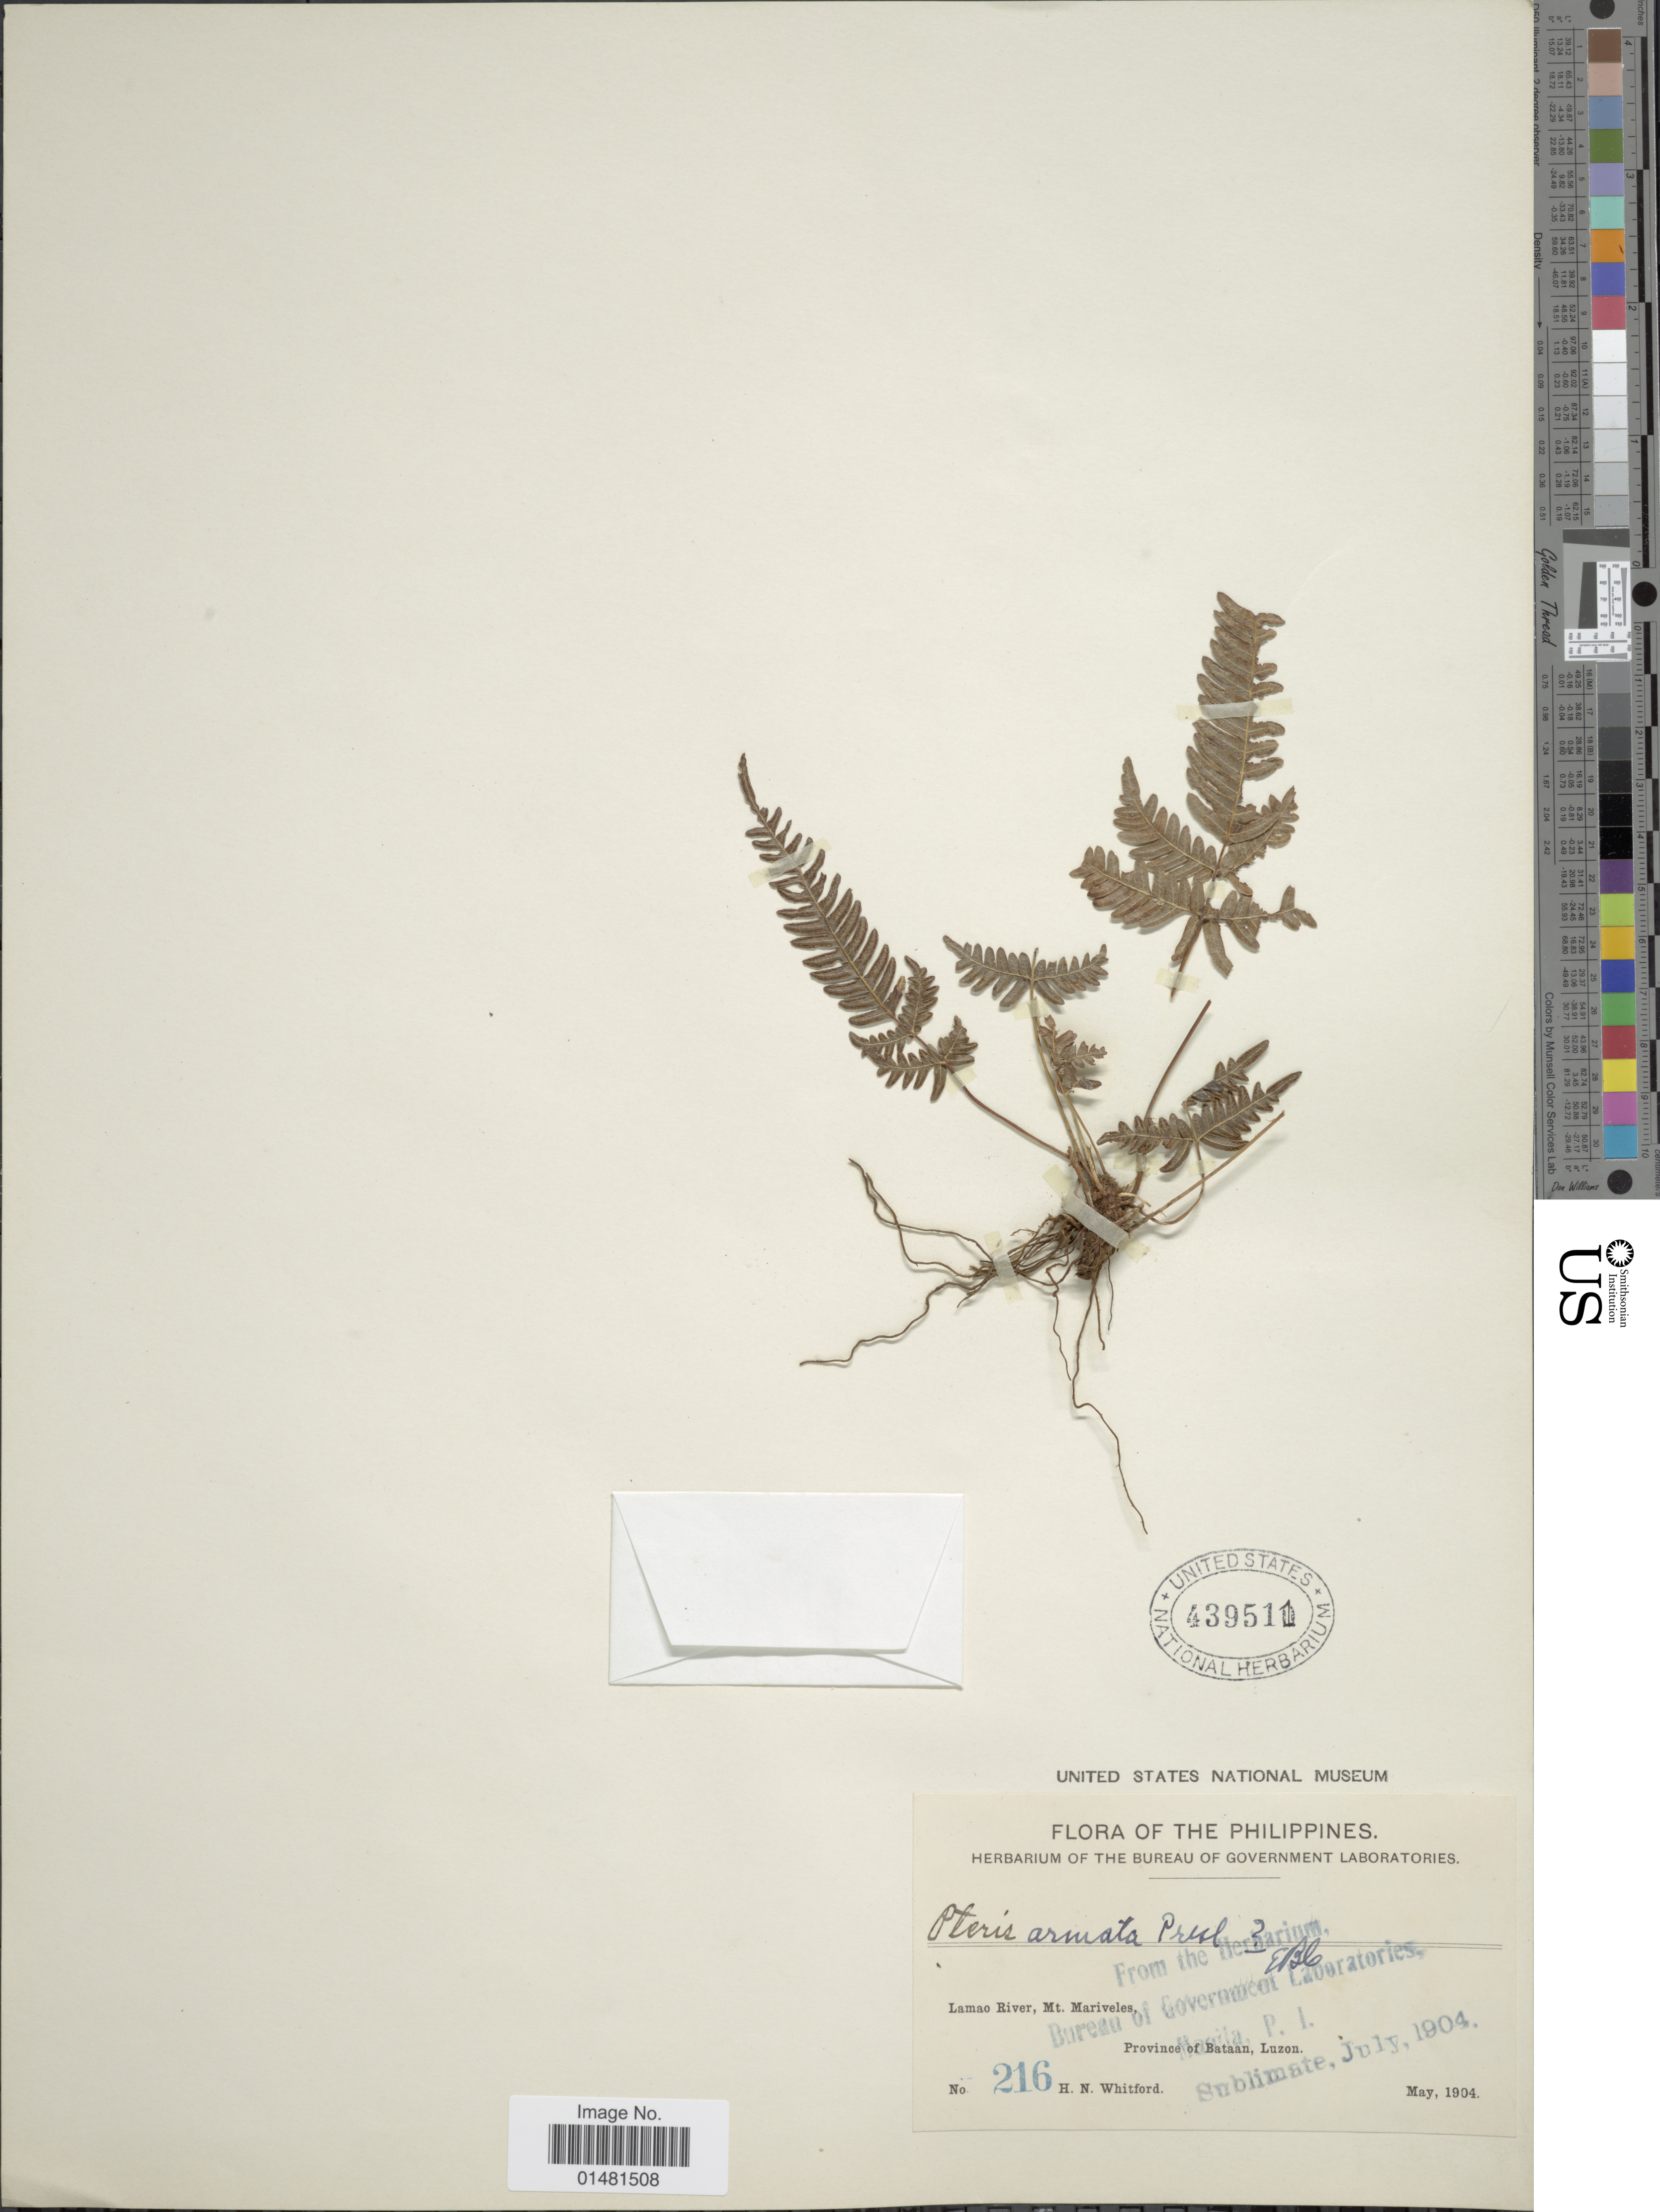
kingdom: Plantae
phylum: Tracheophyta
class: Polypodiopsida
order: Polypodiales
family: Pteridaceae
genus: Pteris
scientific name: Pteris armata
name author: C. Presl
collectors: H. N. Whitford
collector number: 216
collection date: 1904-05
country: Philippines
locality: Lamao River, Mt. Mariveles, Province of Bataan, Luzon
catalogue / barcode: US 439511